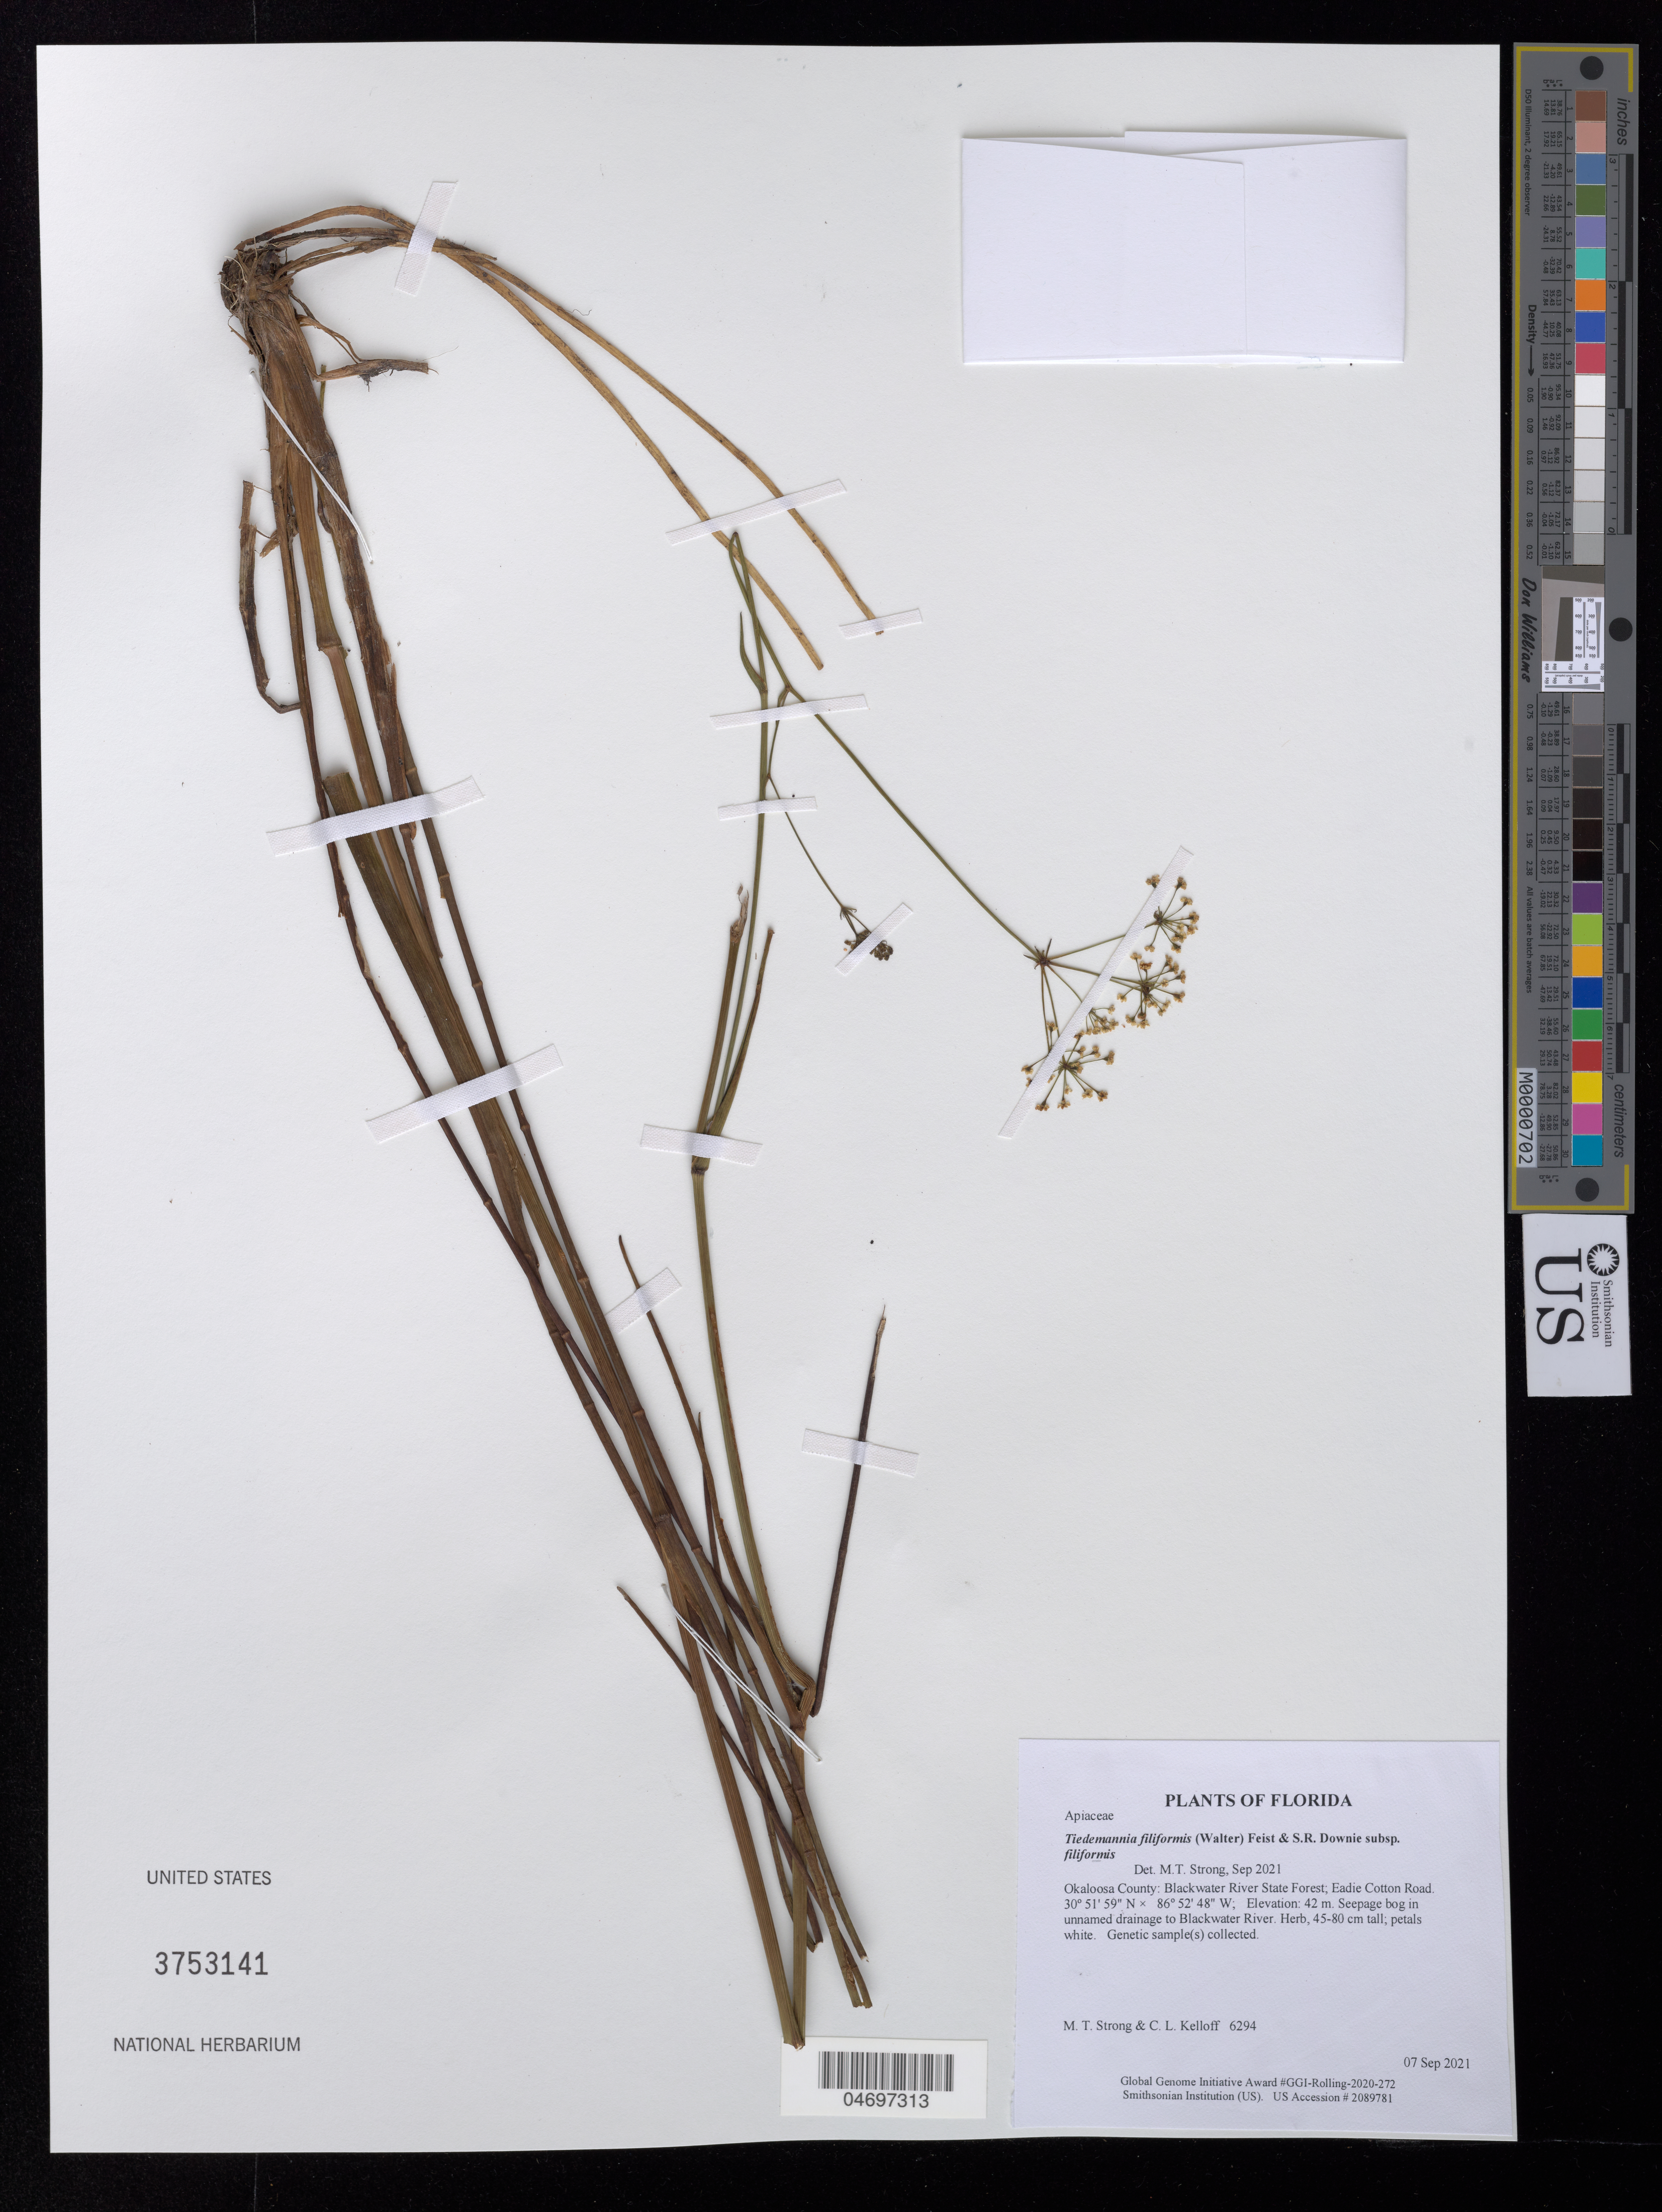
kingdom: Plantae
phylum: Tracheophyta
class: Magnoliopsida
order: Apiales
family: Apiaceae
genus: Tiedemannia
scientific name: Tiedemannia filiformis subsp. filiformis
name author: (Walter) Feist & S.R. Downie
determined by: Strong, Mark T.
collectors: M. T. Strong & C. L. Kelloff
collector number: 6294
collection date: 2021-09-07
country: United States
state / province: Florida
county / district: Okaloosa County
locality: Blackwater River State Forest; Eadie Cotton Road.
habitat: Seepage bog in unnamed drainage to Blackwater River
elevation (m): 42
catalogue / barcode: US 3753141